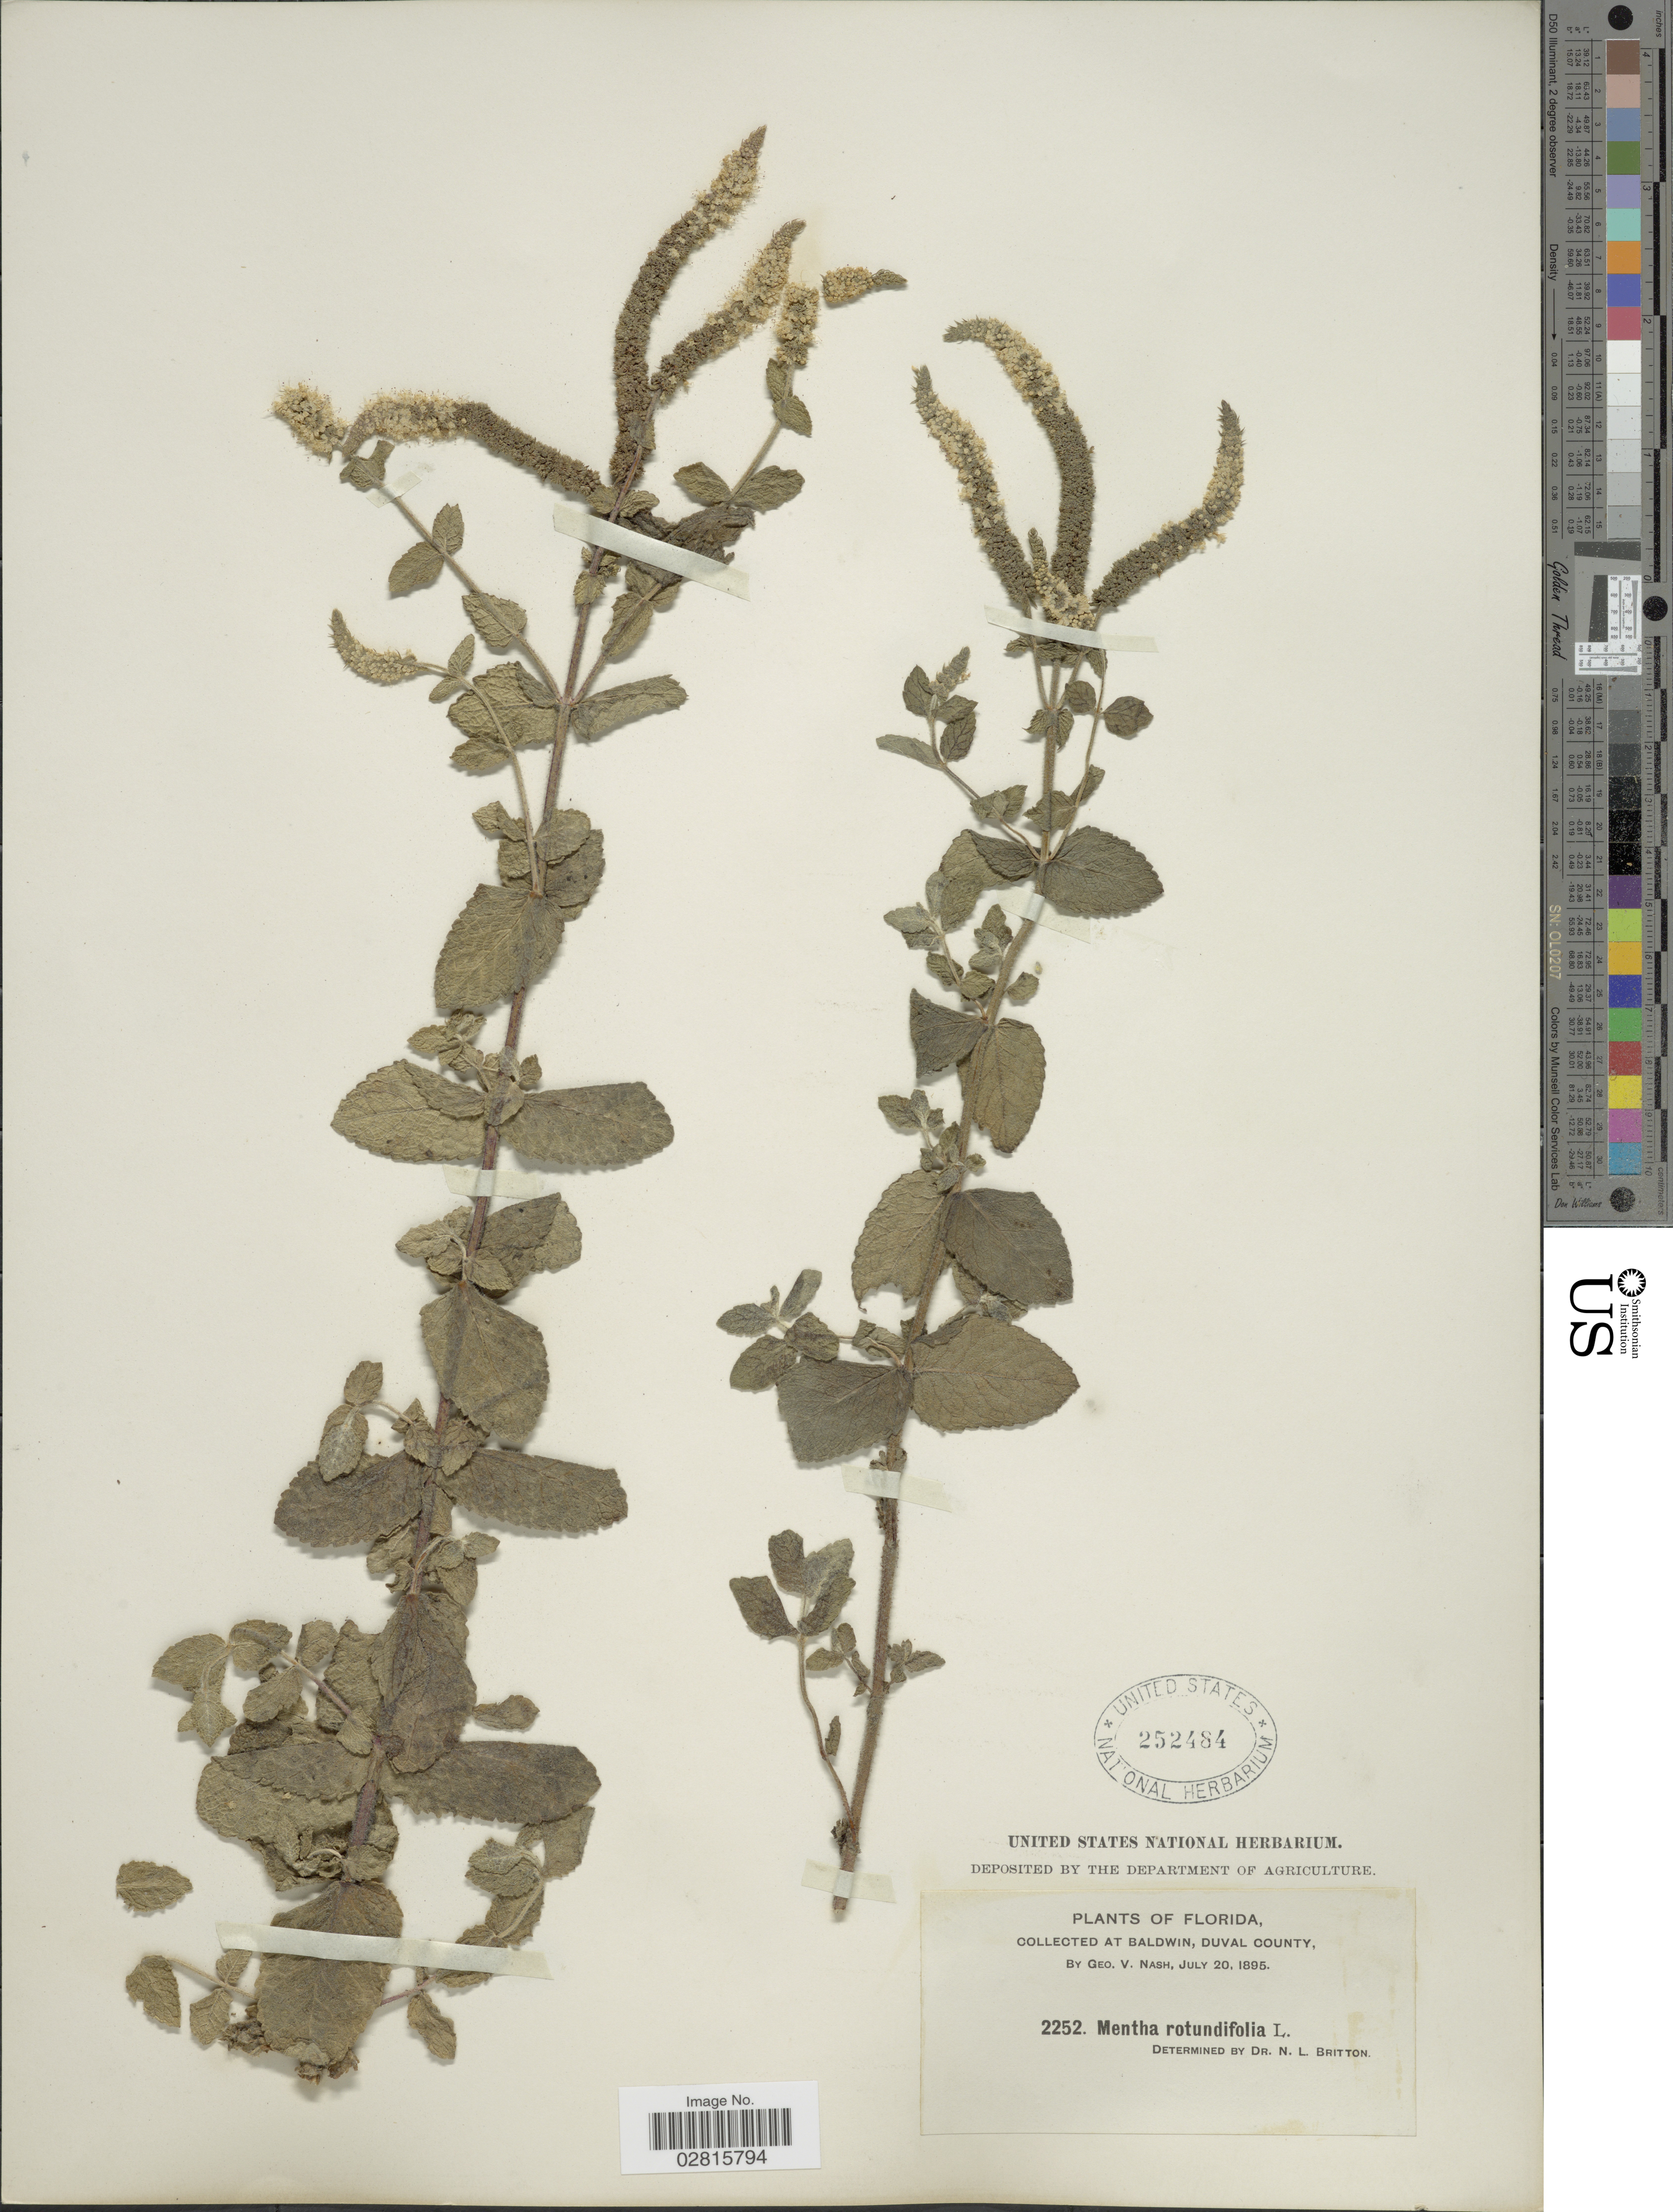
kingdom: Plantae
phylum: Tracheophyta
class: Magnoliopsida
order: Lamiales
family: Lamiaceae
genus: Mentha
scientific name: Mentha rotundifolia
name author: (L.) Huds.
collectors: G. V. Nash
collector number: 2252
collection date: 1895-07-20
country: United States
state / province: Florida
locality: Baldwin, Duval County.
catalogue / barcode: US 252484